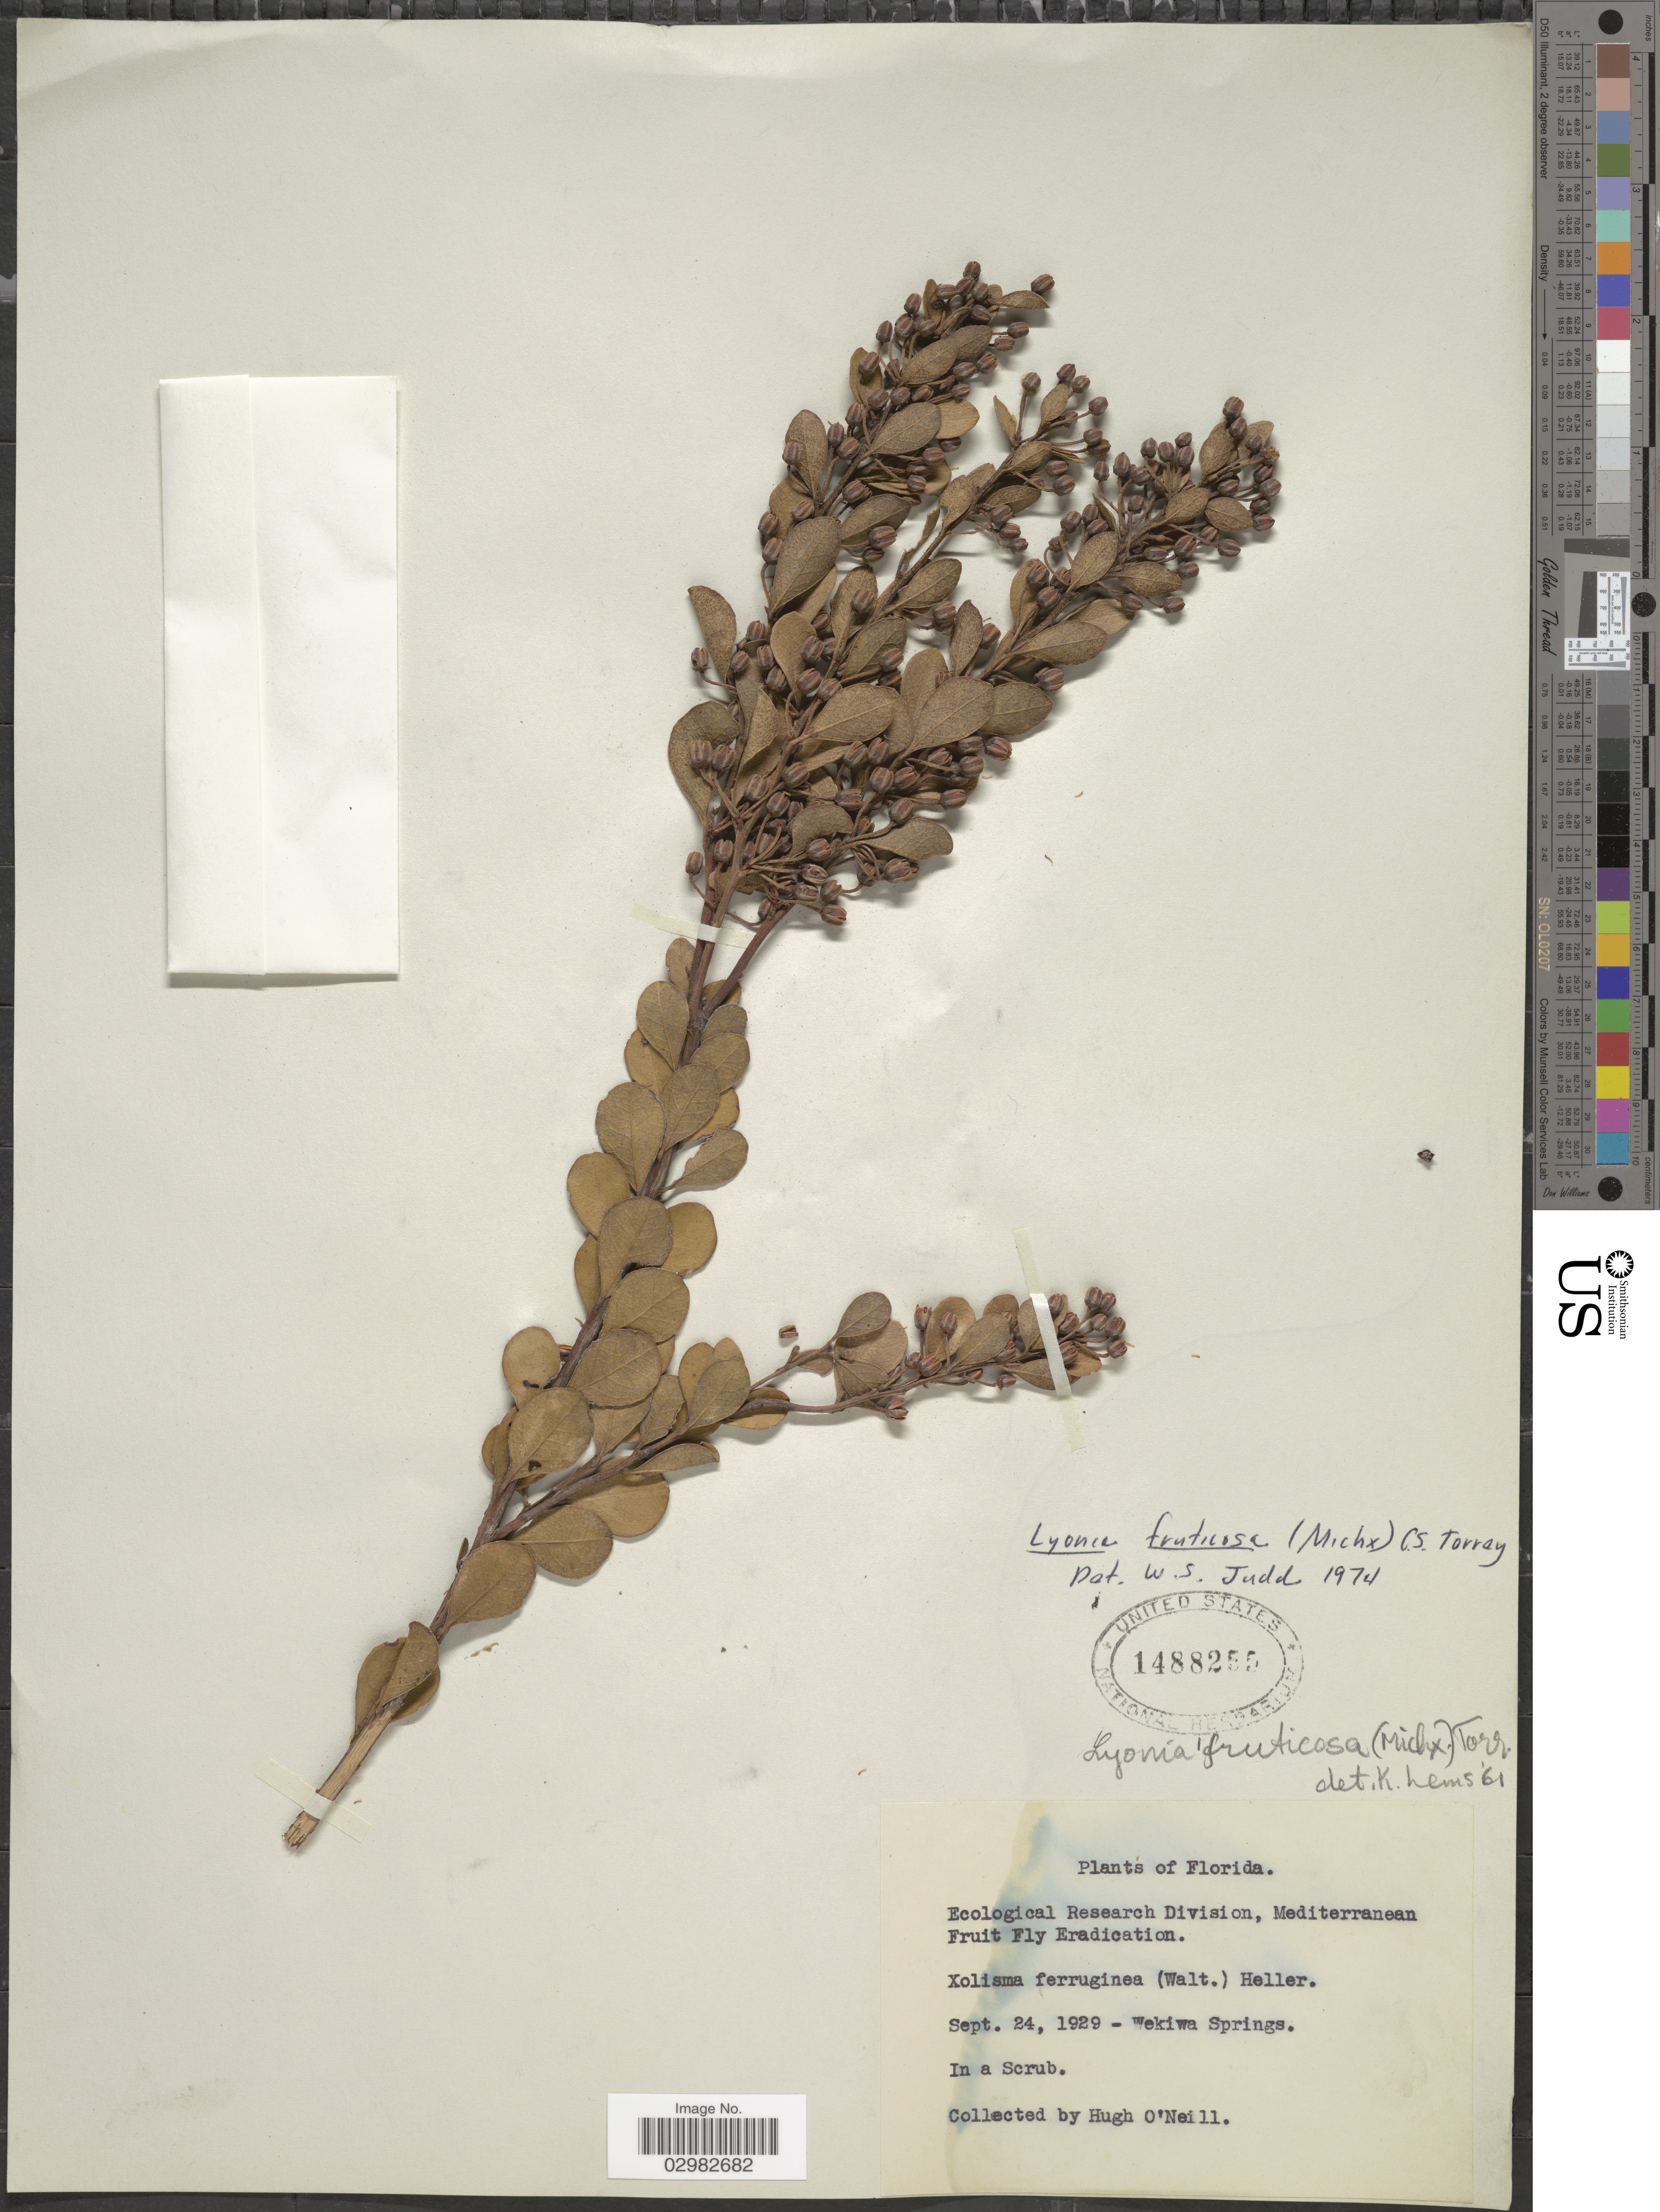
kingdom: Plantae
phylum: Tracheophyta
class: Magnoliopsida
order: Ericales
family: Ericaceae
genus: Lyonia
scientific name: Lyonia fruticosa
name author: (Michx.) G.S. Torr.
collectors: H. O'Neill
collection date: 1929-09-24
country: United States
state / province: Florida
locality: Wekiwa Springs.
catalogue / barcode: US 1488255